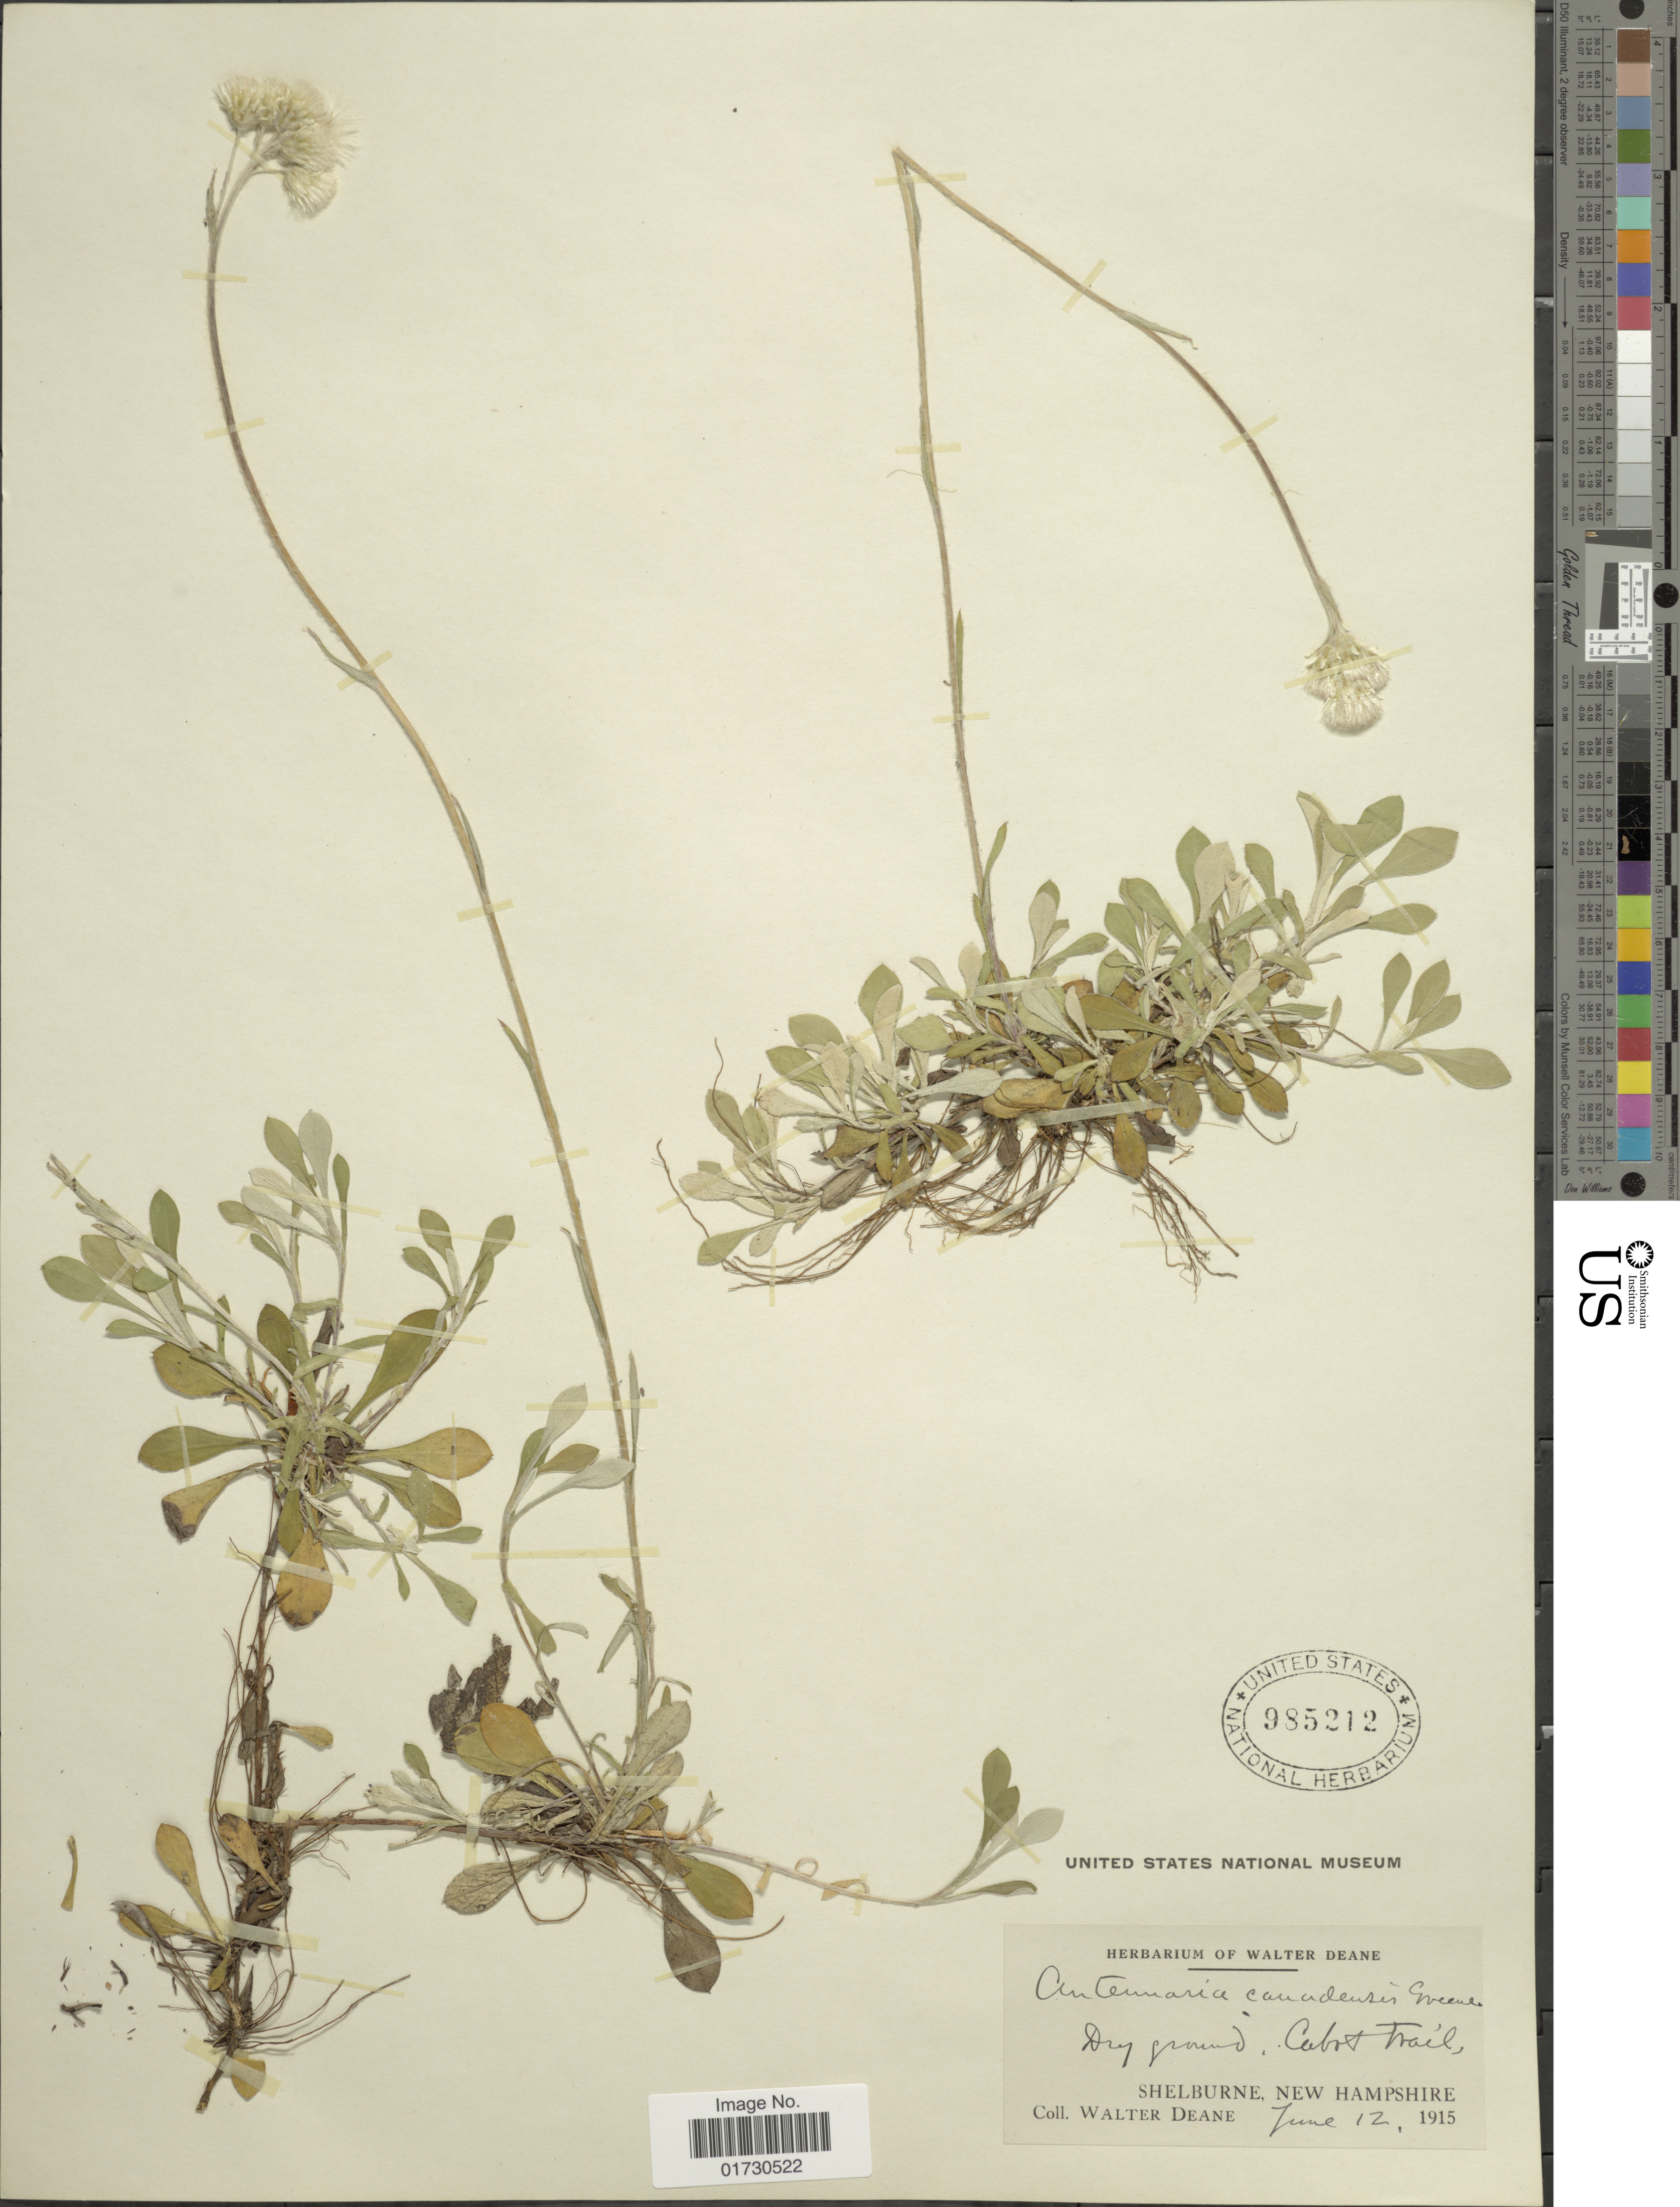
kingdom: Plantae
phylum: Tracheophyta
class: Magnoliopsida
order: Asterales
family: Asteraceae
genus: Antennaria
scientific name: Antennaria canadensis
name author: Greene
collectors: W. Deane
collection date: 1915-06-12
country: United States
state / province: New Hampshire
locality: Shelburne, New Hampshire, Cabor Trail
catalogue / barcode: US 985212